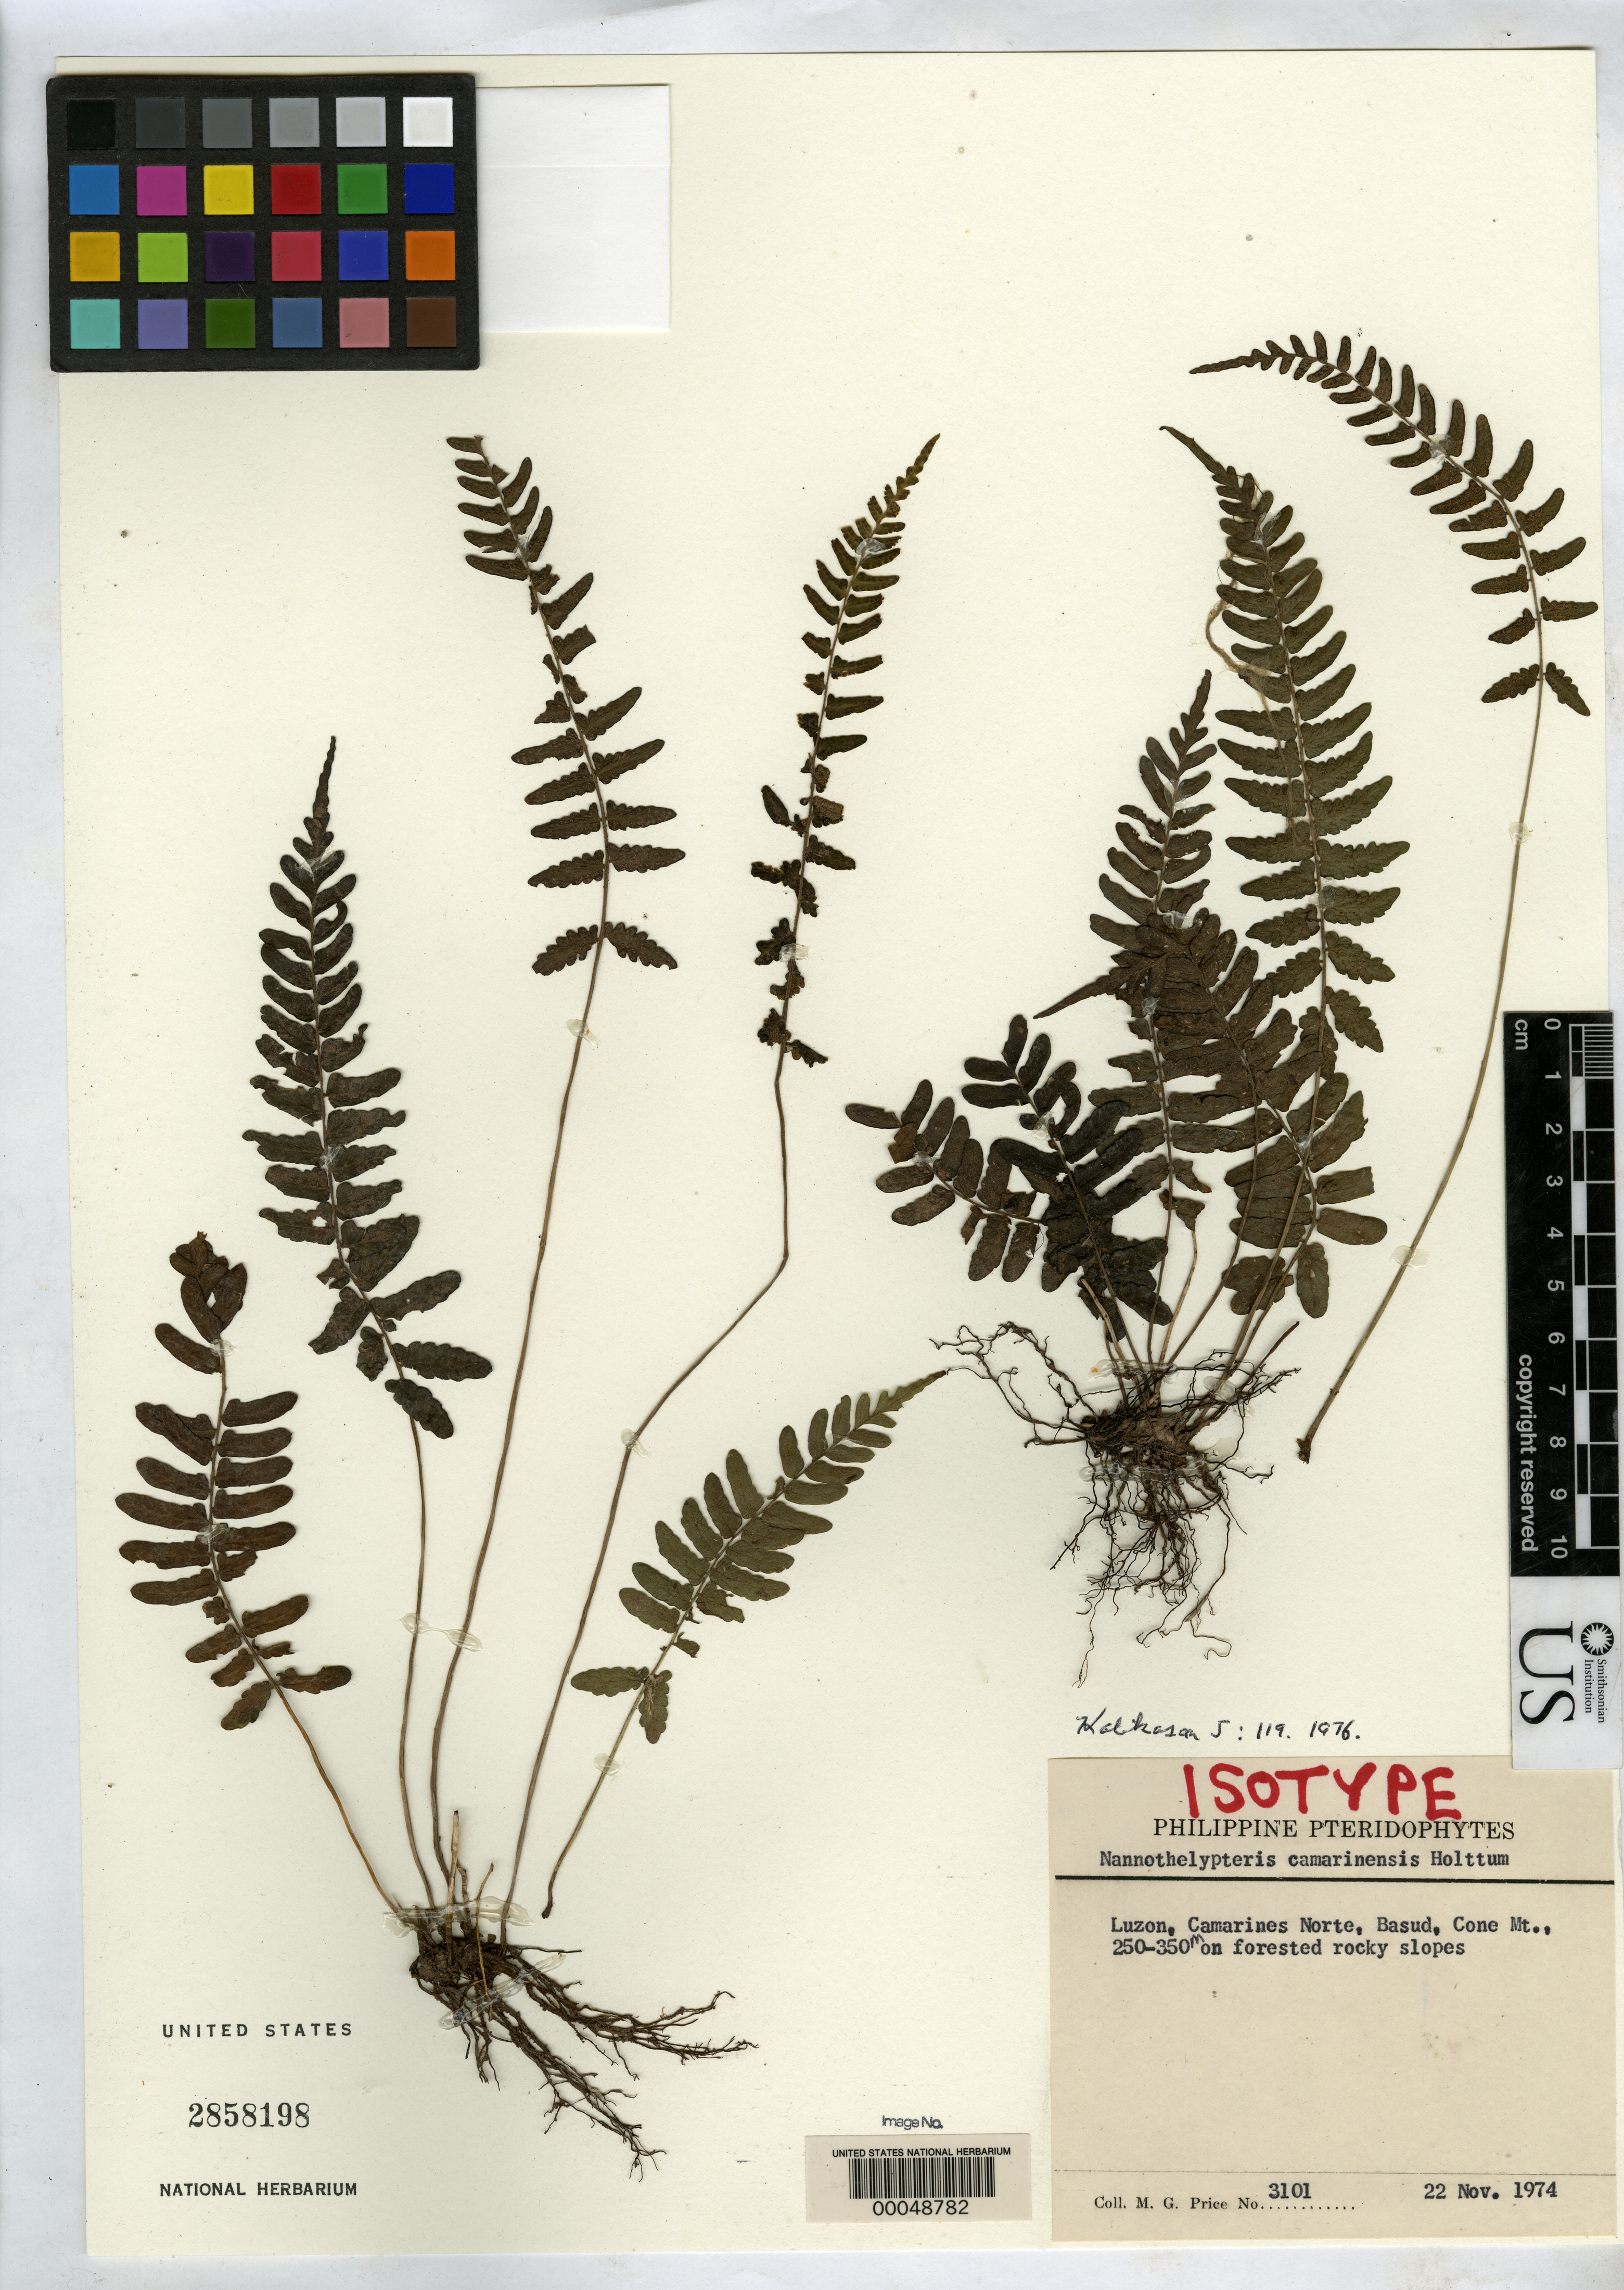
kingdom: Plantae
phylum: Tracheophyta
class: Polypodiopsida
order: Polypodiales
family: Thelypteridaceae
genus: Nannothelypteris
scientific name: Nannothelypteris camarinensis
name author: Holttum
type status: Isotype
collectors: M. G. Price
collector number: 3101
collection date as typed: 22 Nov 1974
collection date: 1974-11-22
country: Philippines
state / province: Bicol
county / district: Camarines Norte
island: Luzon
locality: Basud, Cone Mt.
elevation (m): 250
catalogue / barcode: US 2858198